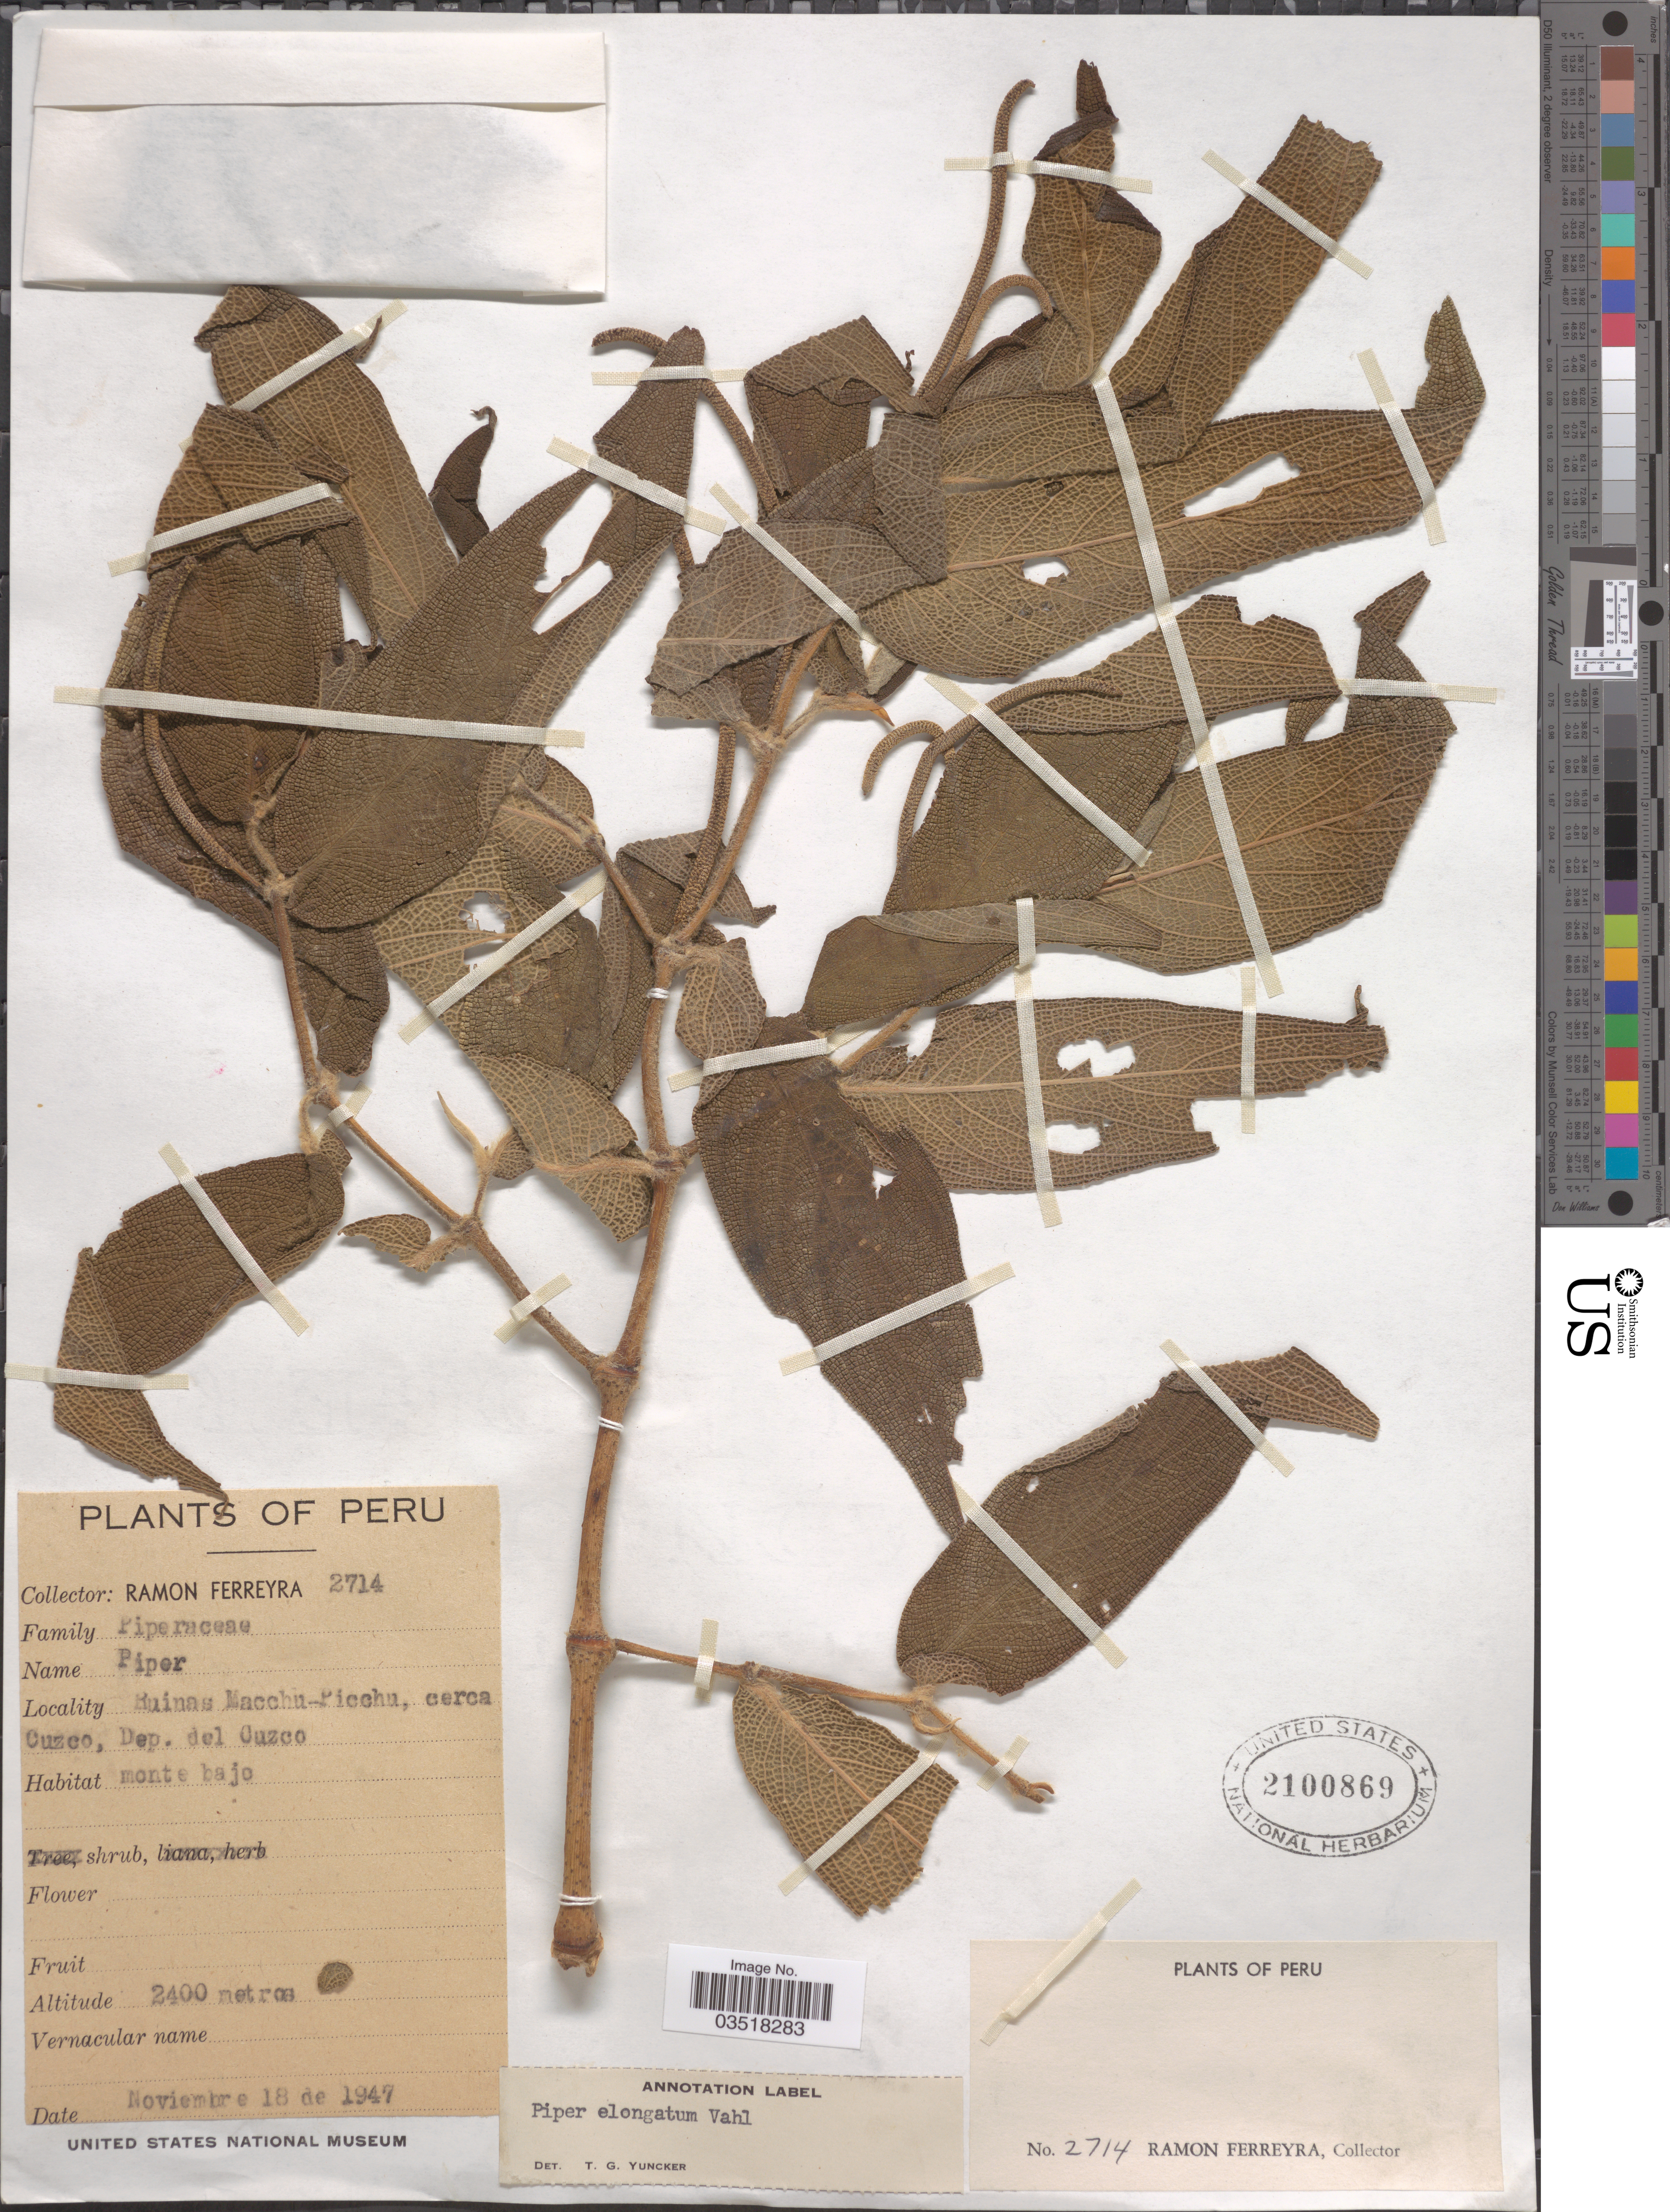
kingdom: Plantae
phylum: Tracheophyta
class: Magnoliopsida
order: Piperales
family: Piperaceae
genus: Piper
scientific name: Piper elongatum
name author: Vahl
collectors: R. A. Ferreyra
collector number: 2714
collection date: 1947-11-18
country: Peru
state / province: Cusco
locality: Ruinas Machu-Picchu, cerca Cuzco, Dept. del Cuzco.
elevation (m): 2400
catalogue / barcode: US 2100869